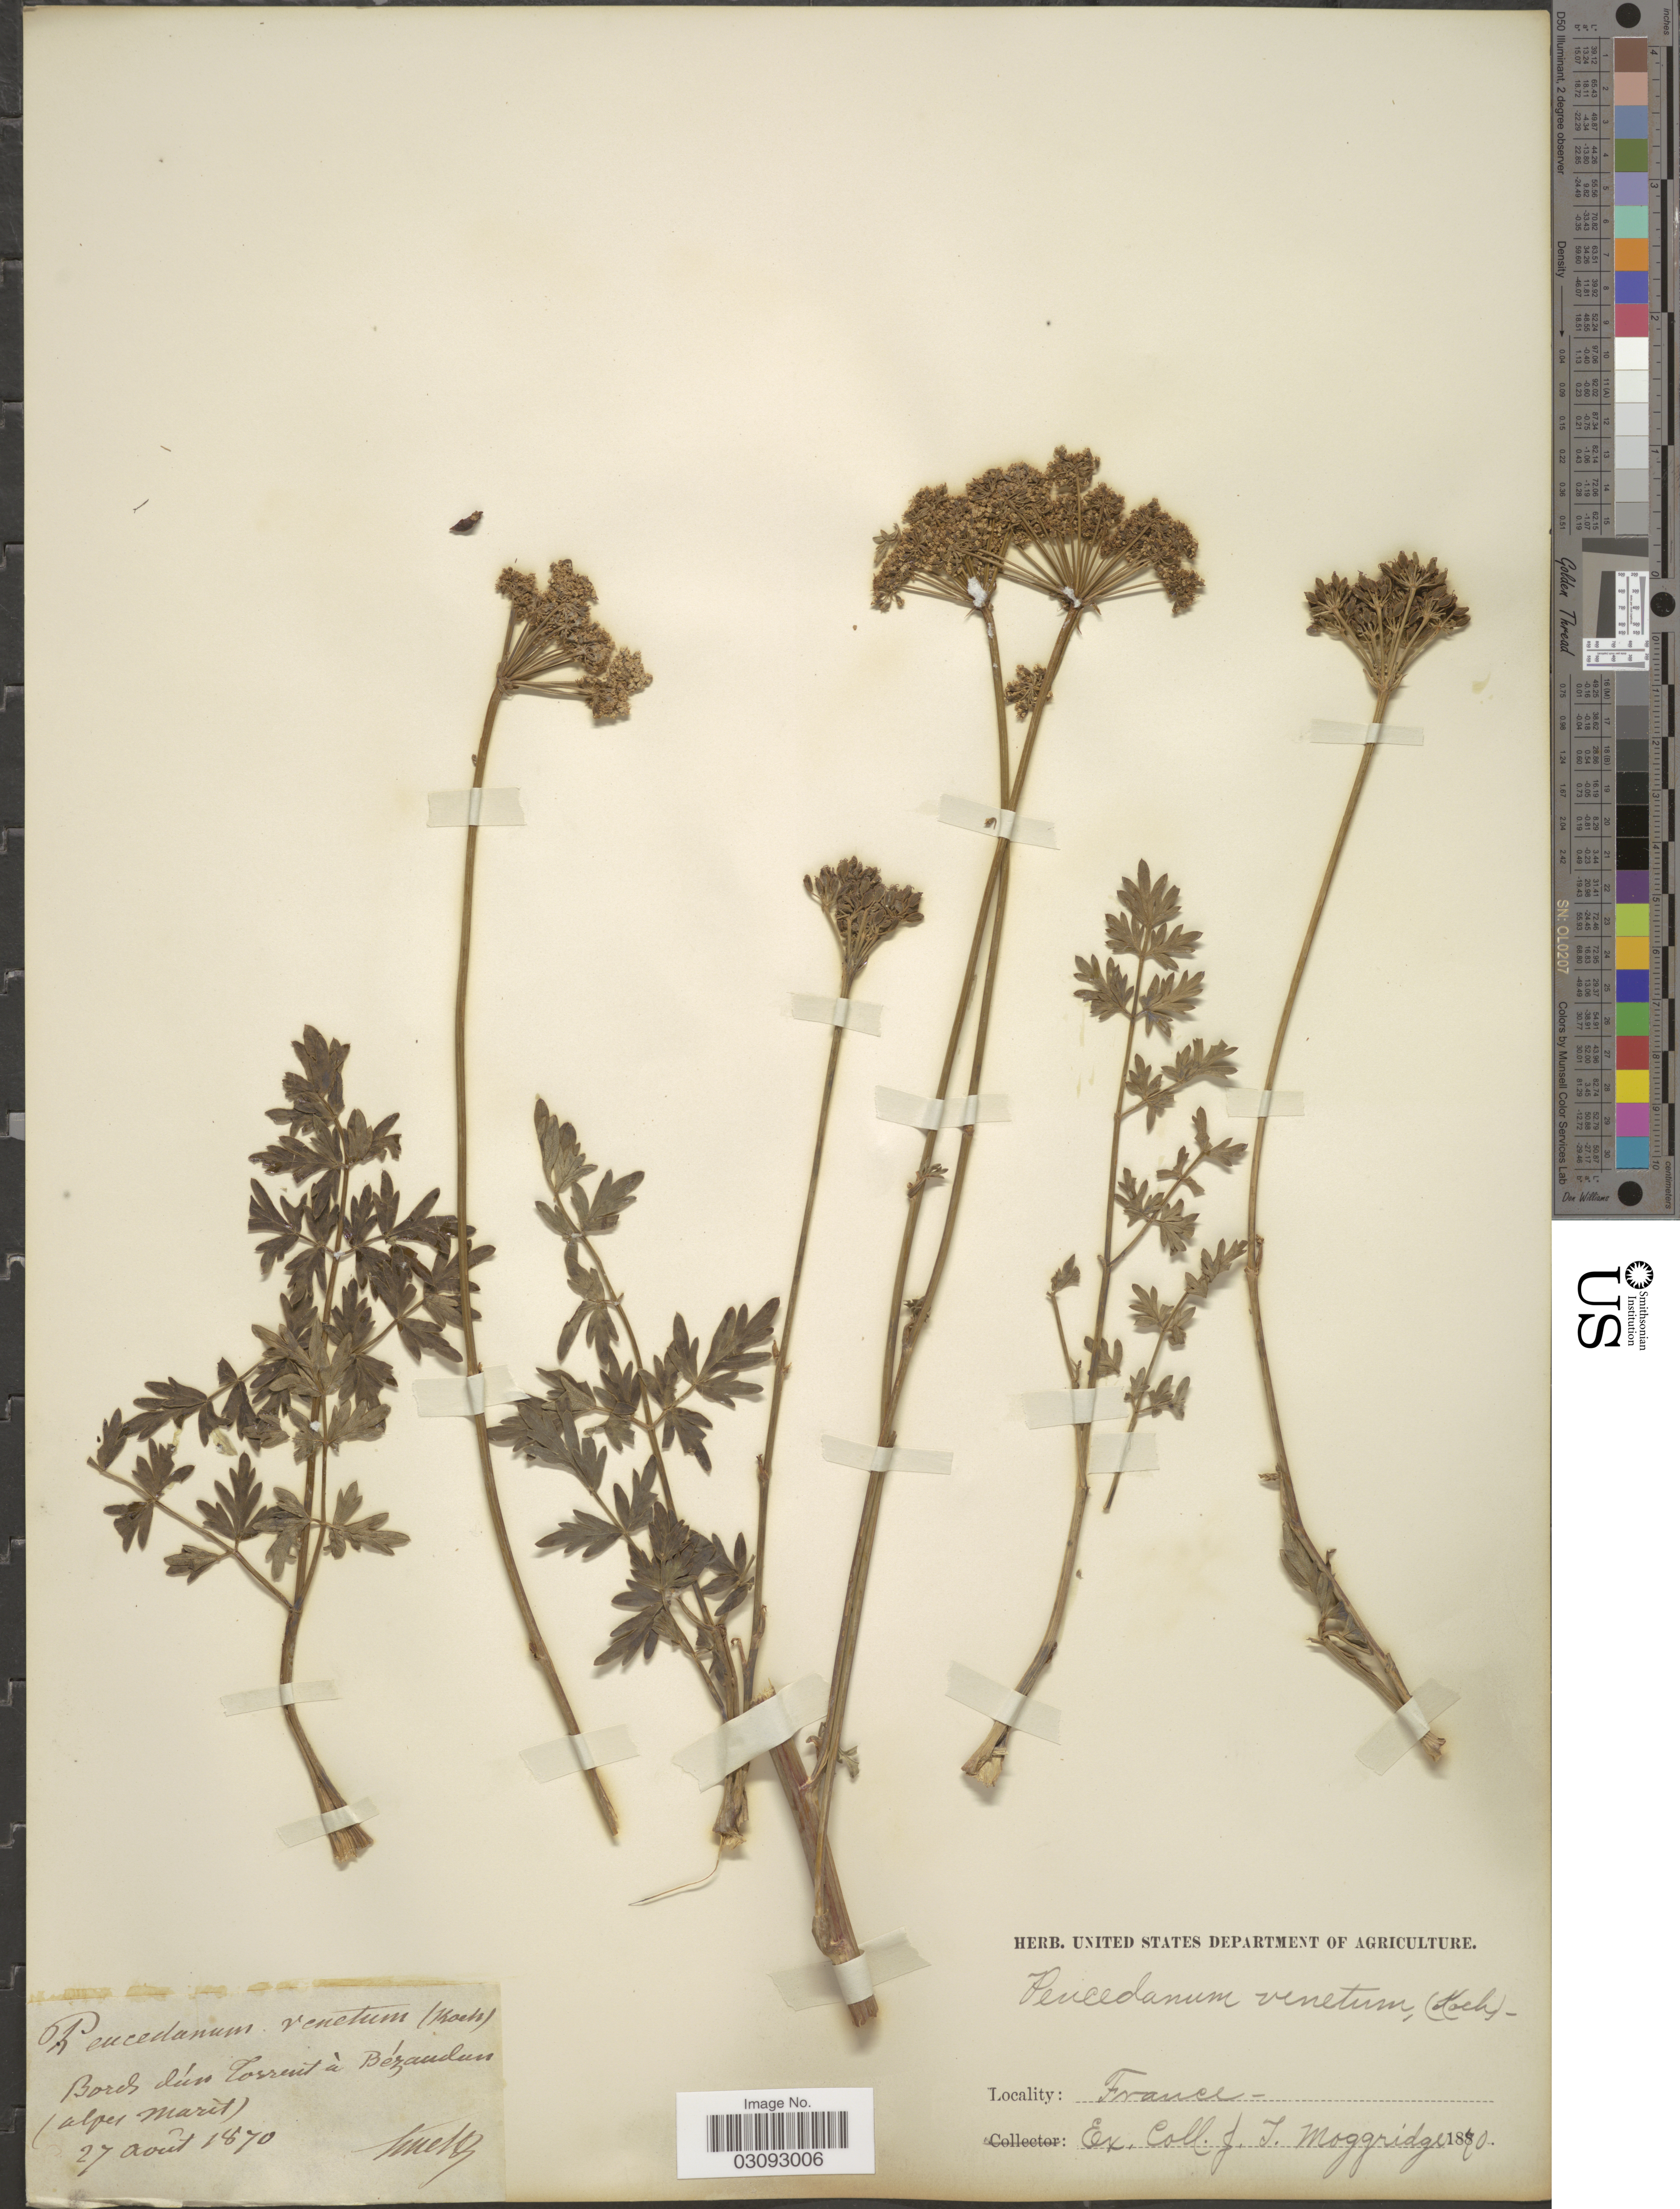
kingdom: Plantae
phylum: Tracheophyta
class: Magnoliopsida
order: Apiales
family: Apiaceae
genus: Peucedanum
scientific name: Peucedanum venetum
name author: W.D.J. Koch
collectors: ex herb. J.T. Moggridge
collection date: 1870-08-27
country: France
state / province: Provence-Alpes-Côte d'Azur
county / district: Alpes-Maritimes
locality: Bords dun Torrent á Bézaudun (alpes Marit).